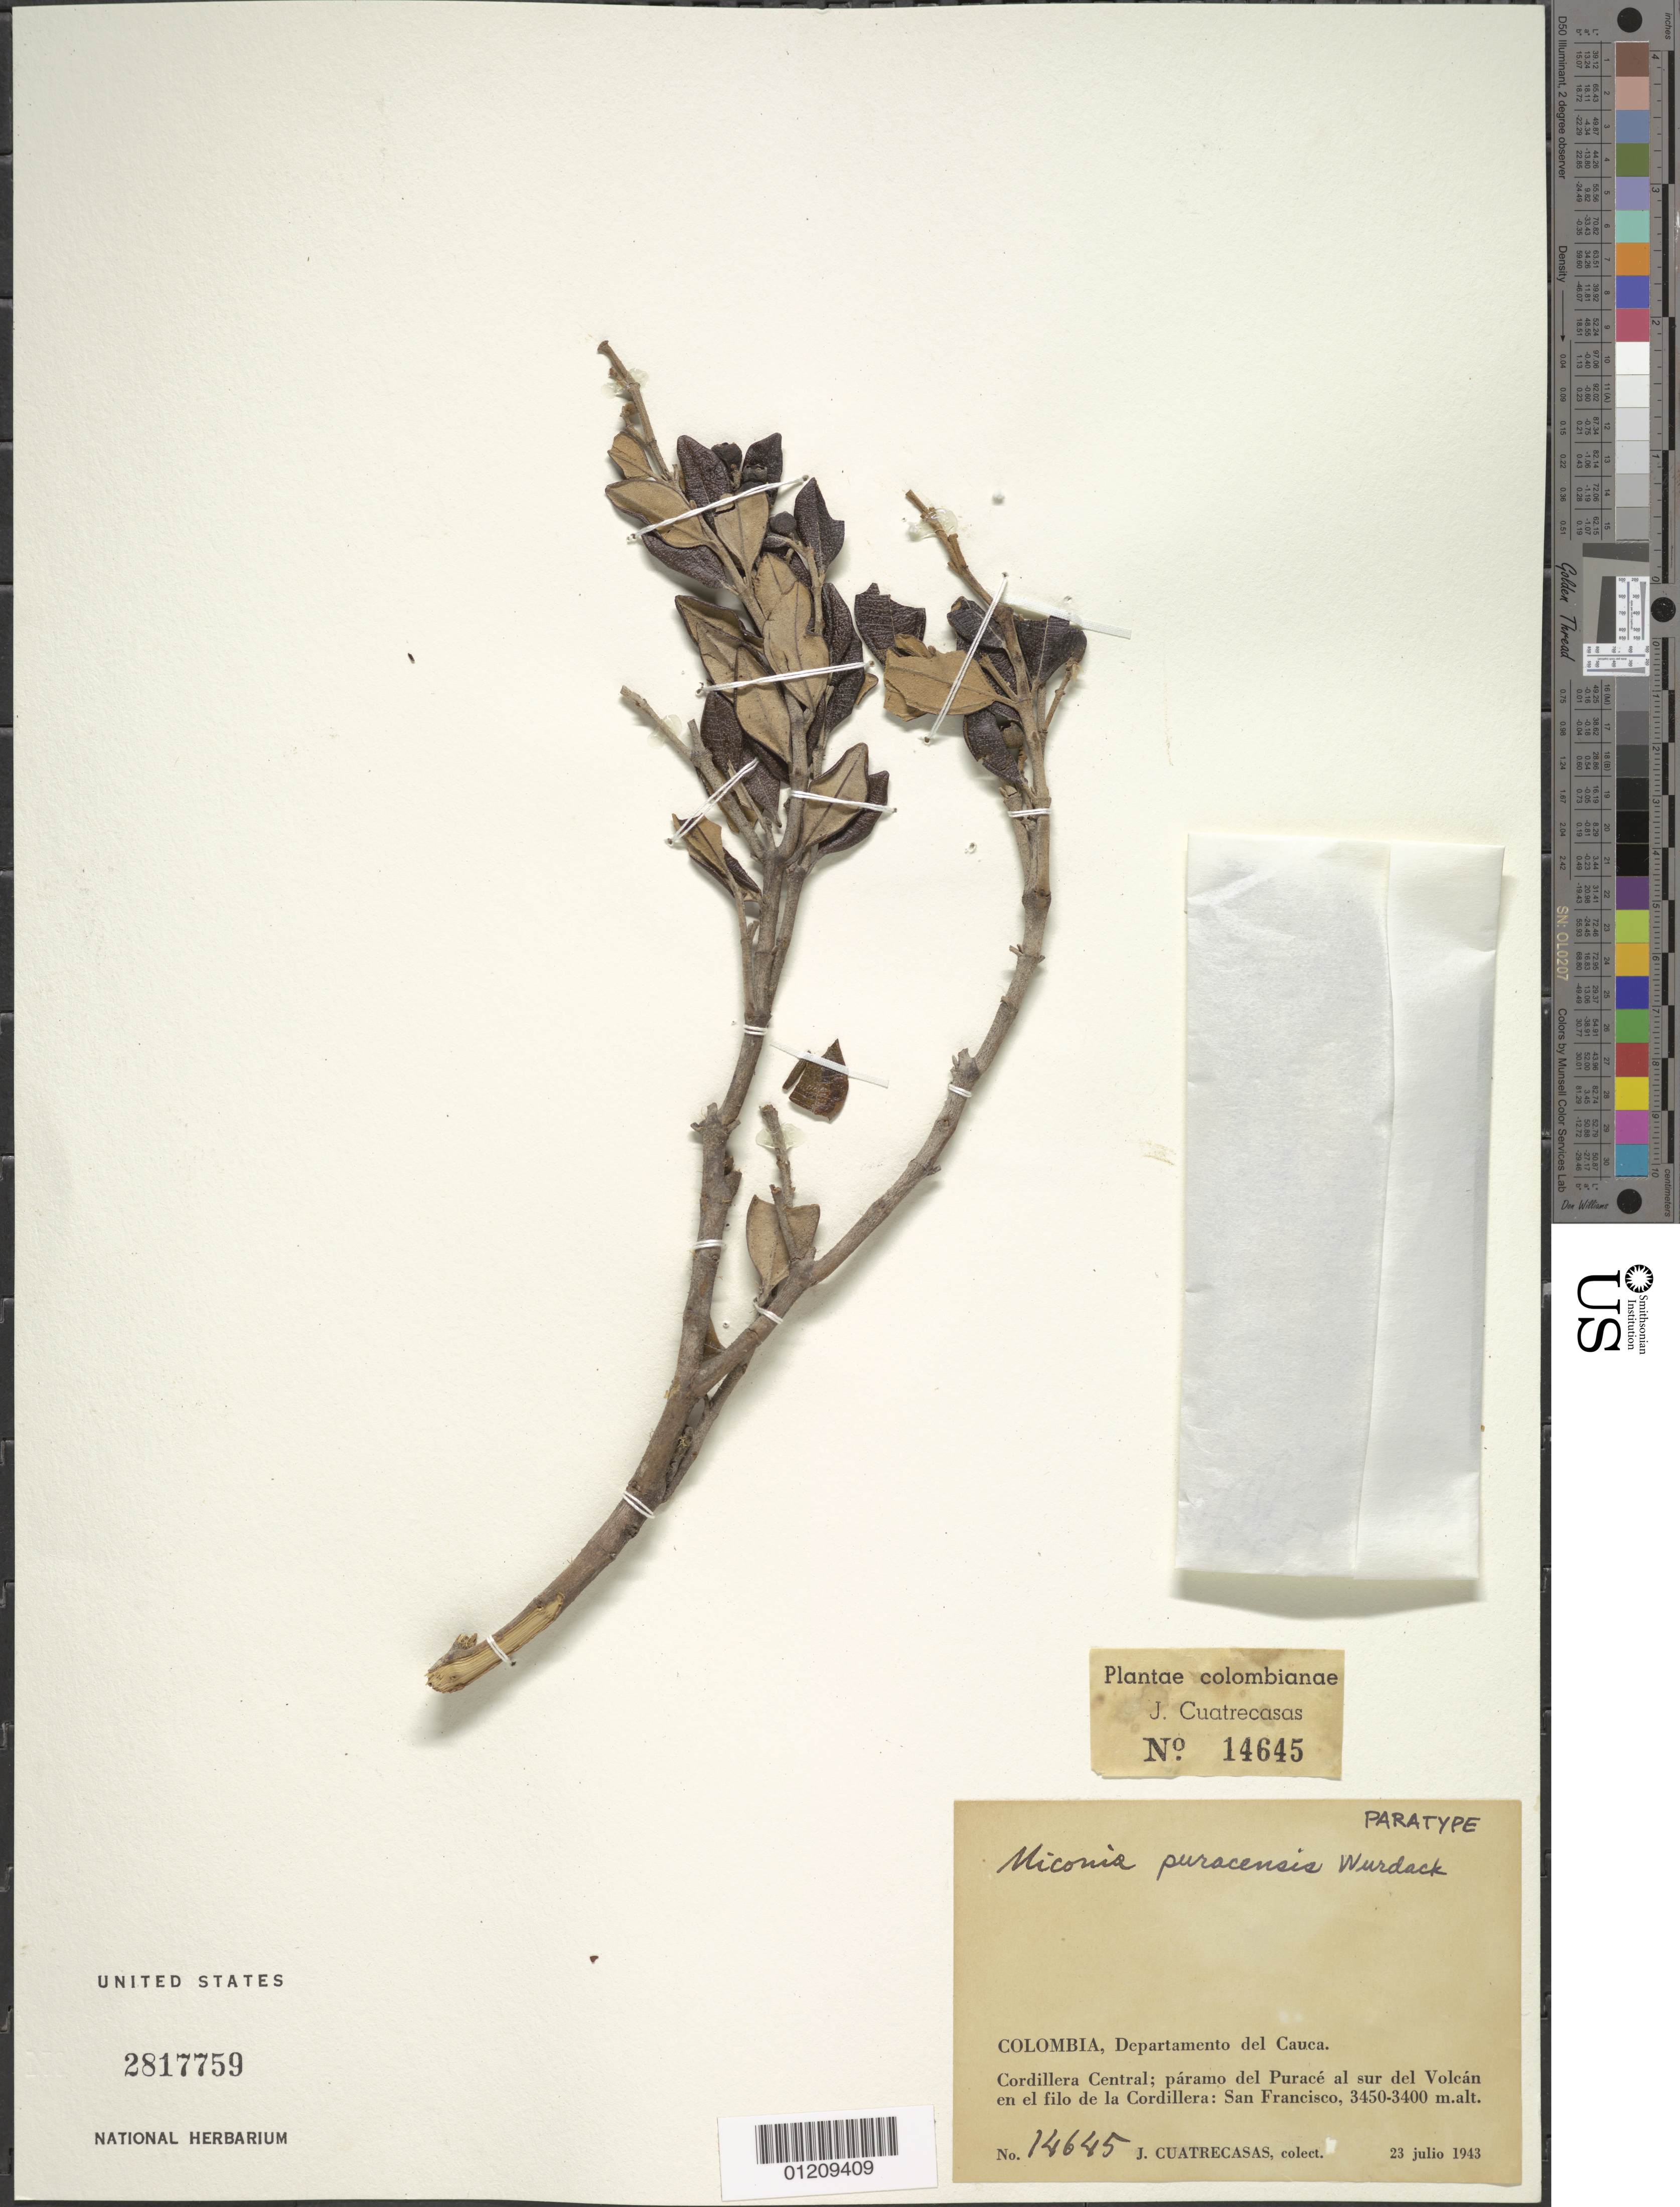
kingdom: Plantae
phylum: Tracheophyta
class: Magnoliopsida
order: Myrtales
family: Melastomataceae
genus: Miconia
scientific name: Miconia puracensis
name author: Wurdack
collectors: J. Cuatrecasas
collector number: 14645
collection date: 1943-07-23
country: Colombia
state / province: Cauca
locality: Cordillera Central, páramo del Puracé al sur del Volcán en el filo de la Cordillera, San Francisco.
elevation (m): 3400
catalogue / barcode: US 2817759